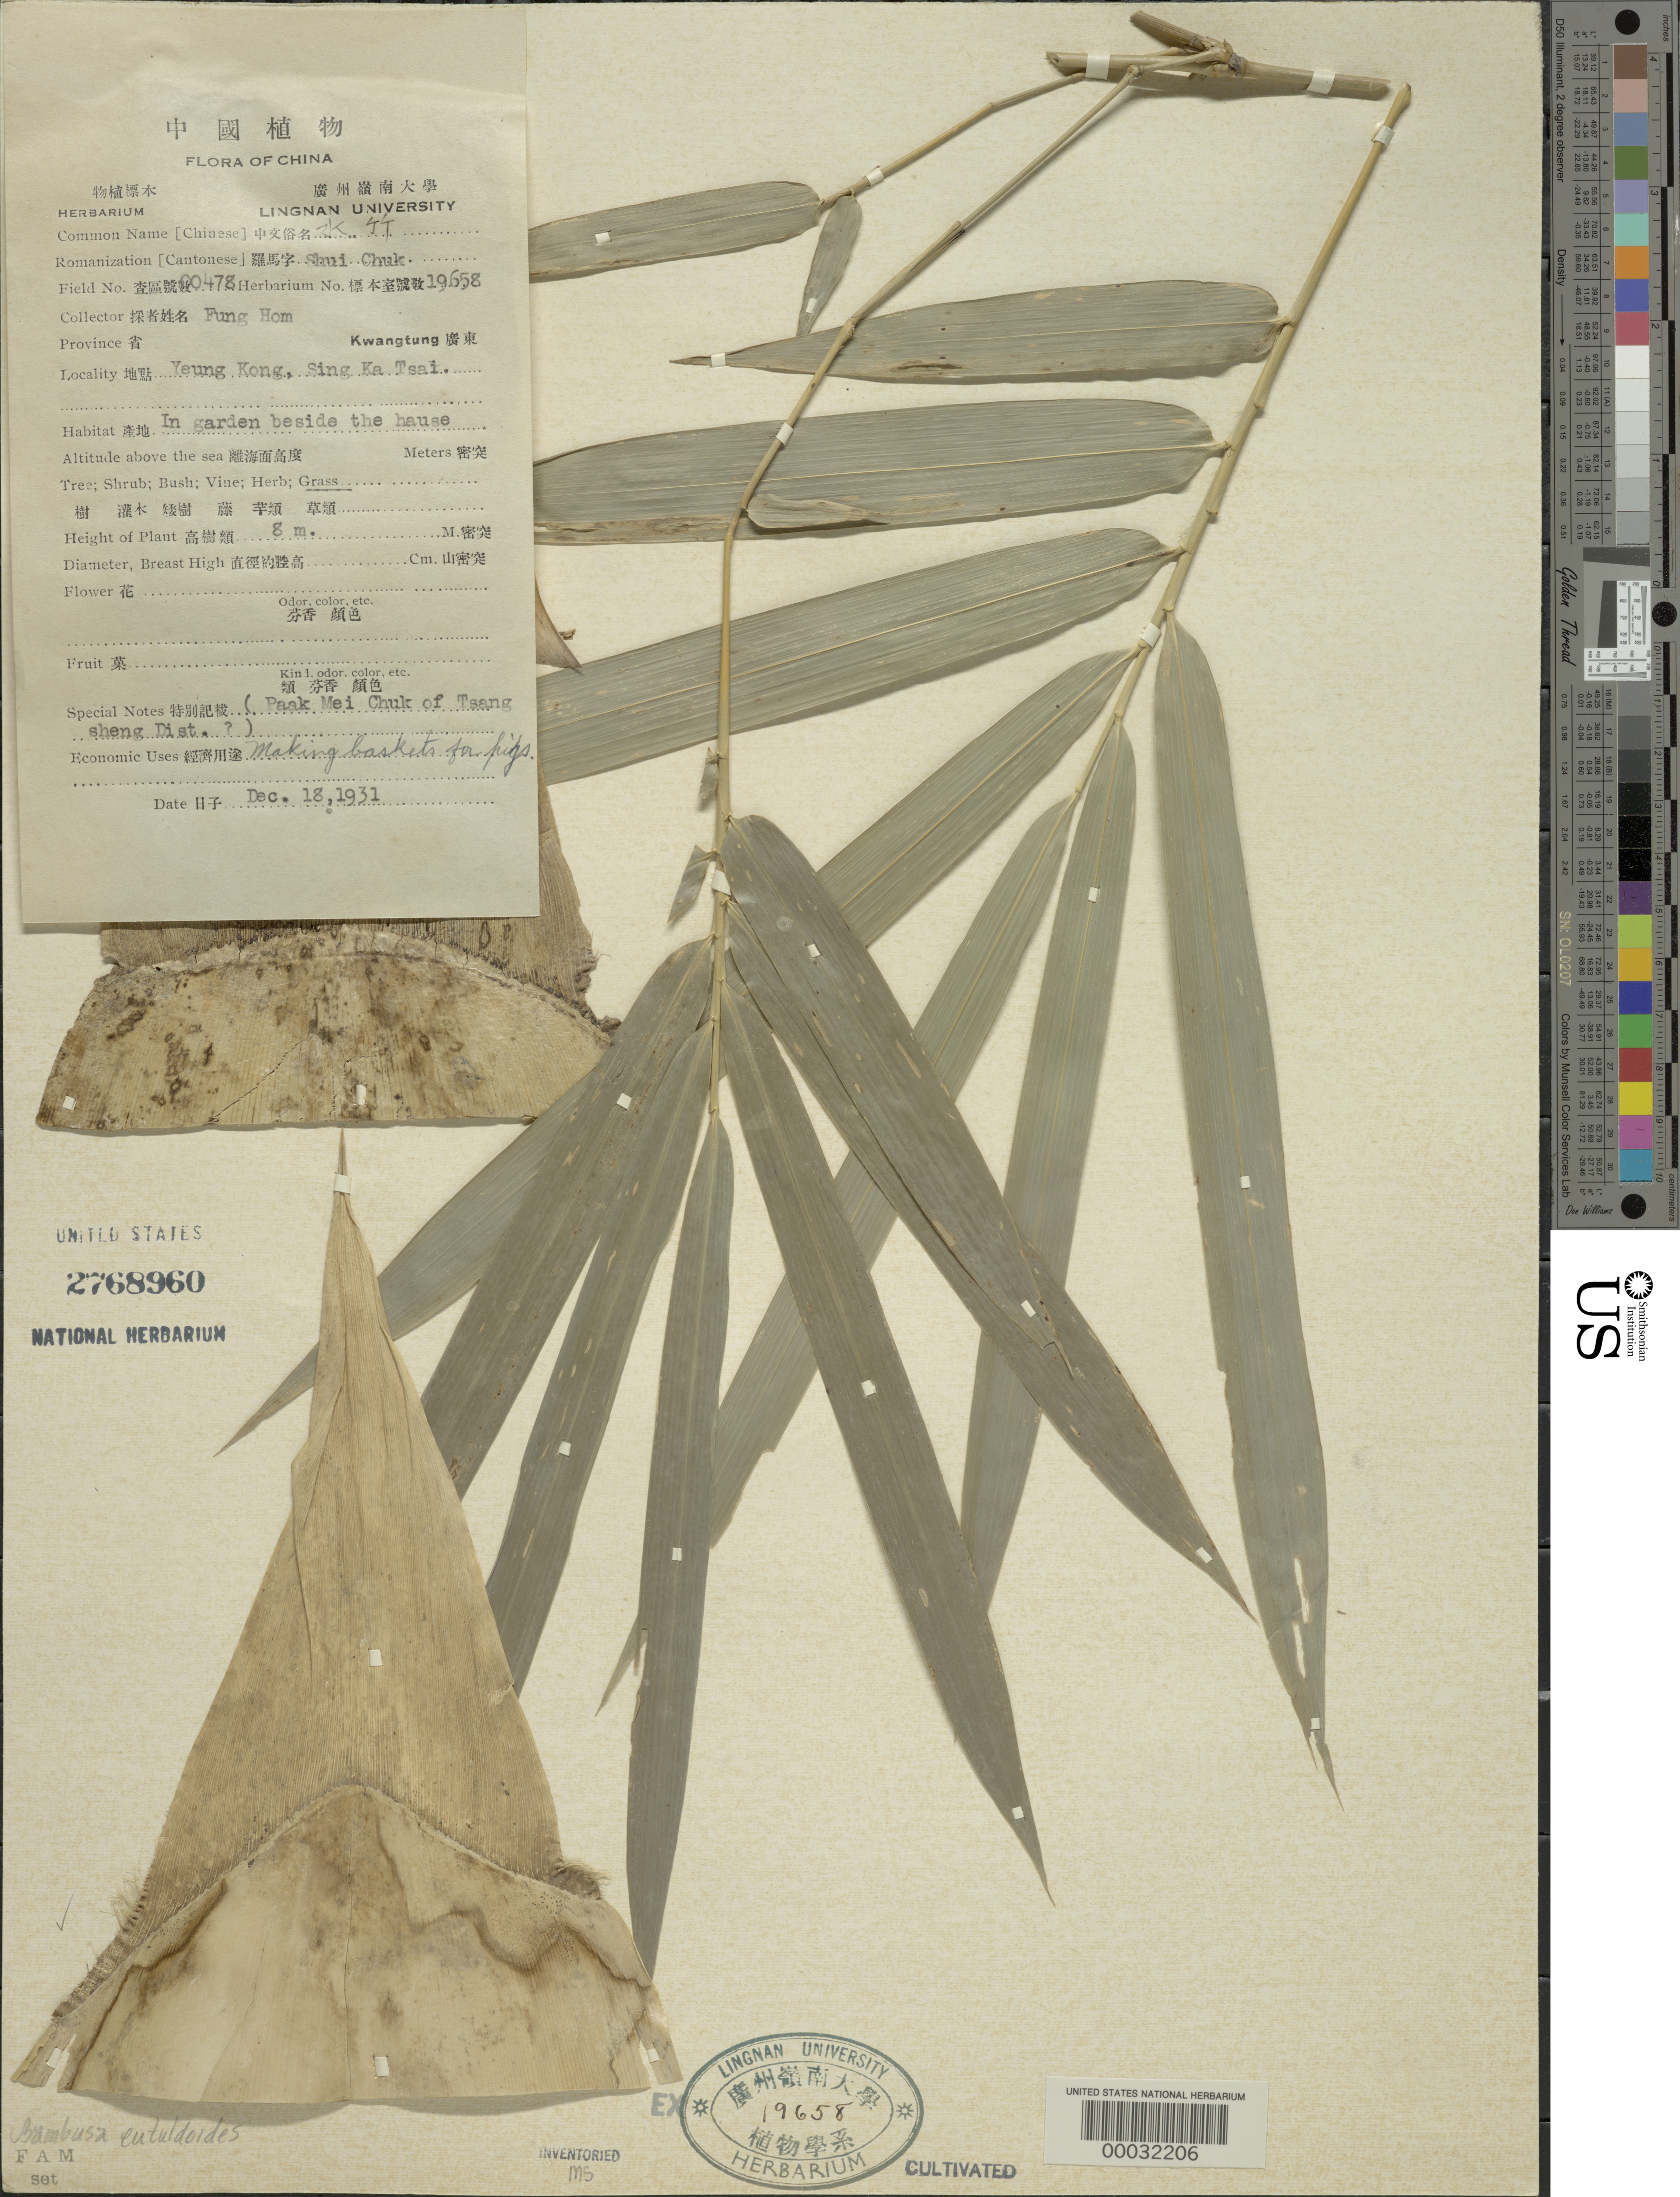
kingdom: Plantae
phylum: Tracheophyta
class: Liliopsida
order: Poales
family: Poaceae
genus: Bambusa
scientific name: Bambusa eutuldoides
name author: McClure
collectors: H. L. Fung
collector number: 478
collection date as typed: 18 Dec 1931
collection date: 1931-12-18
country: China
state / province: Guangdong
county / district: Yeung Kong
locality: Sing Ka Tsai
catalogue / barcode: US 2768960